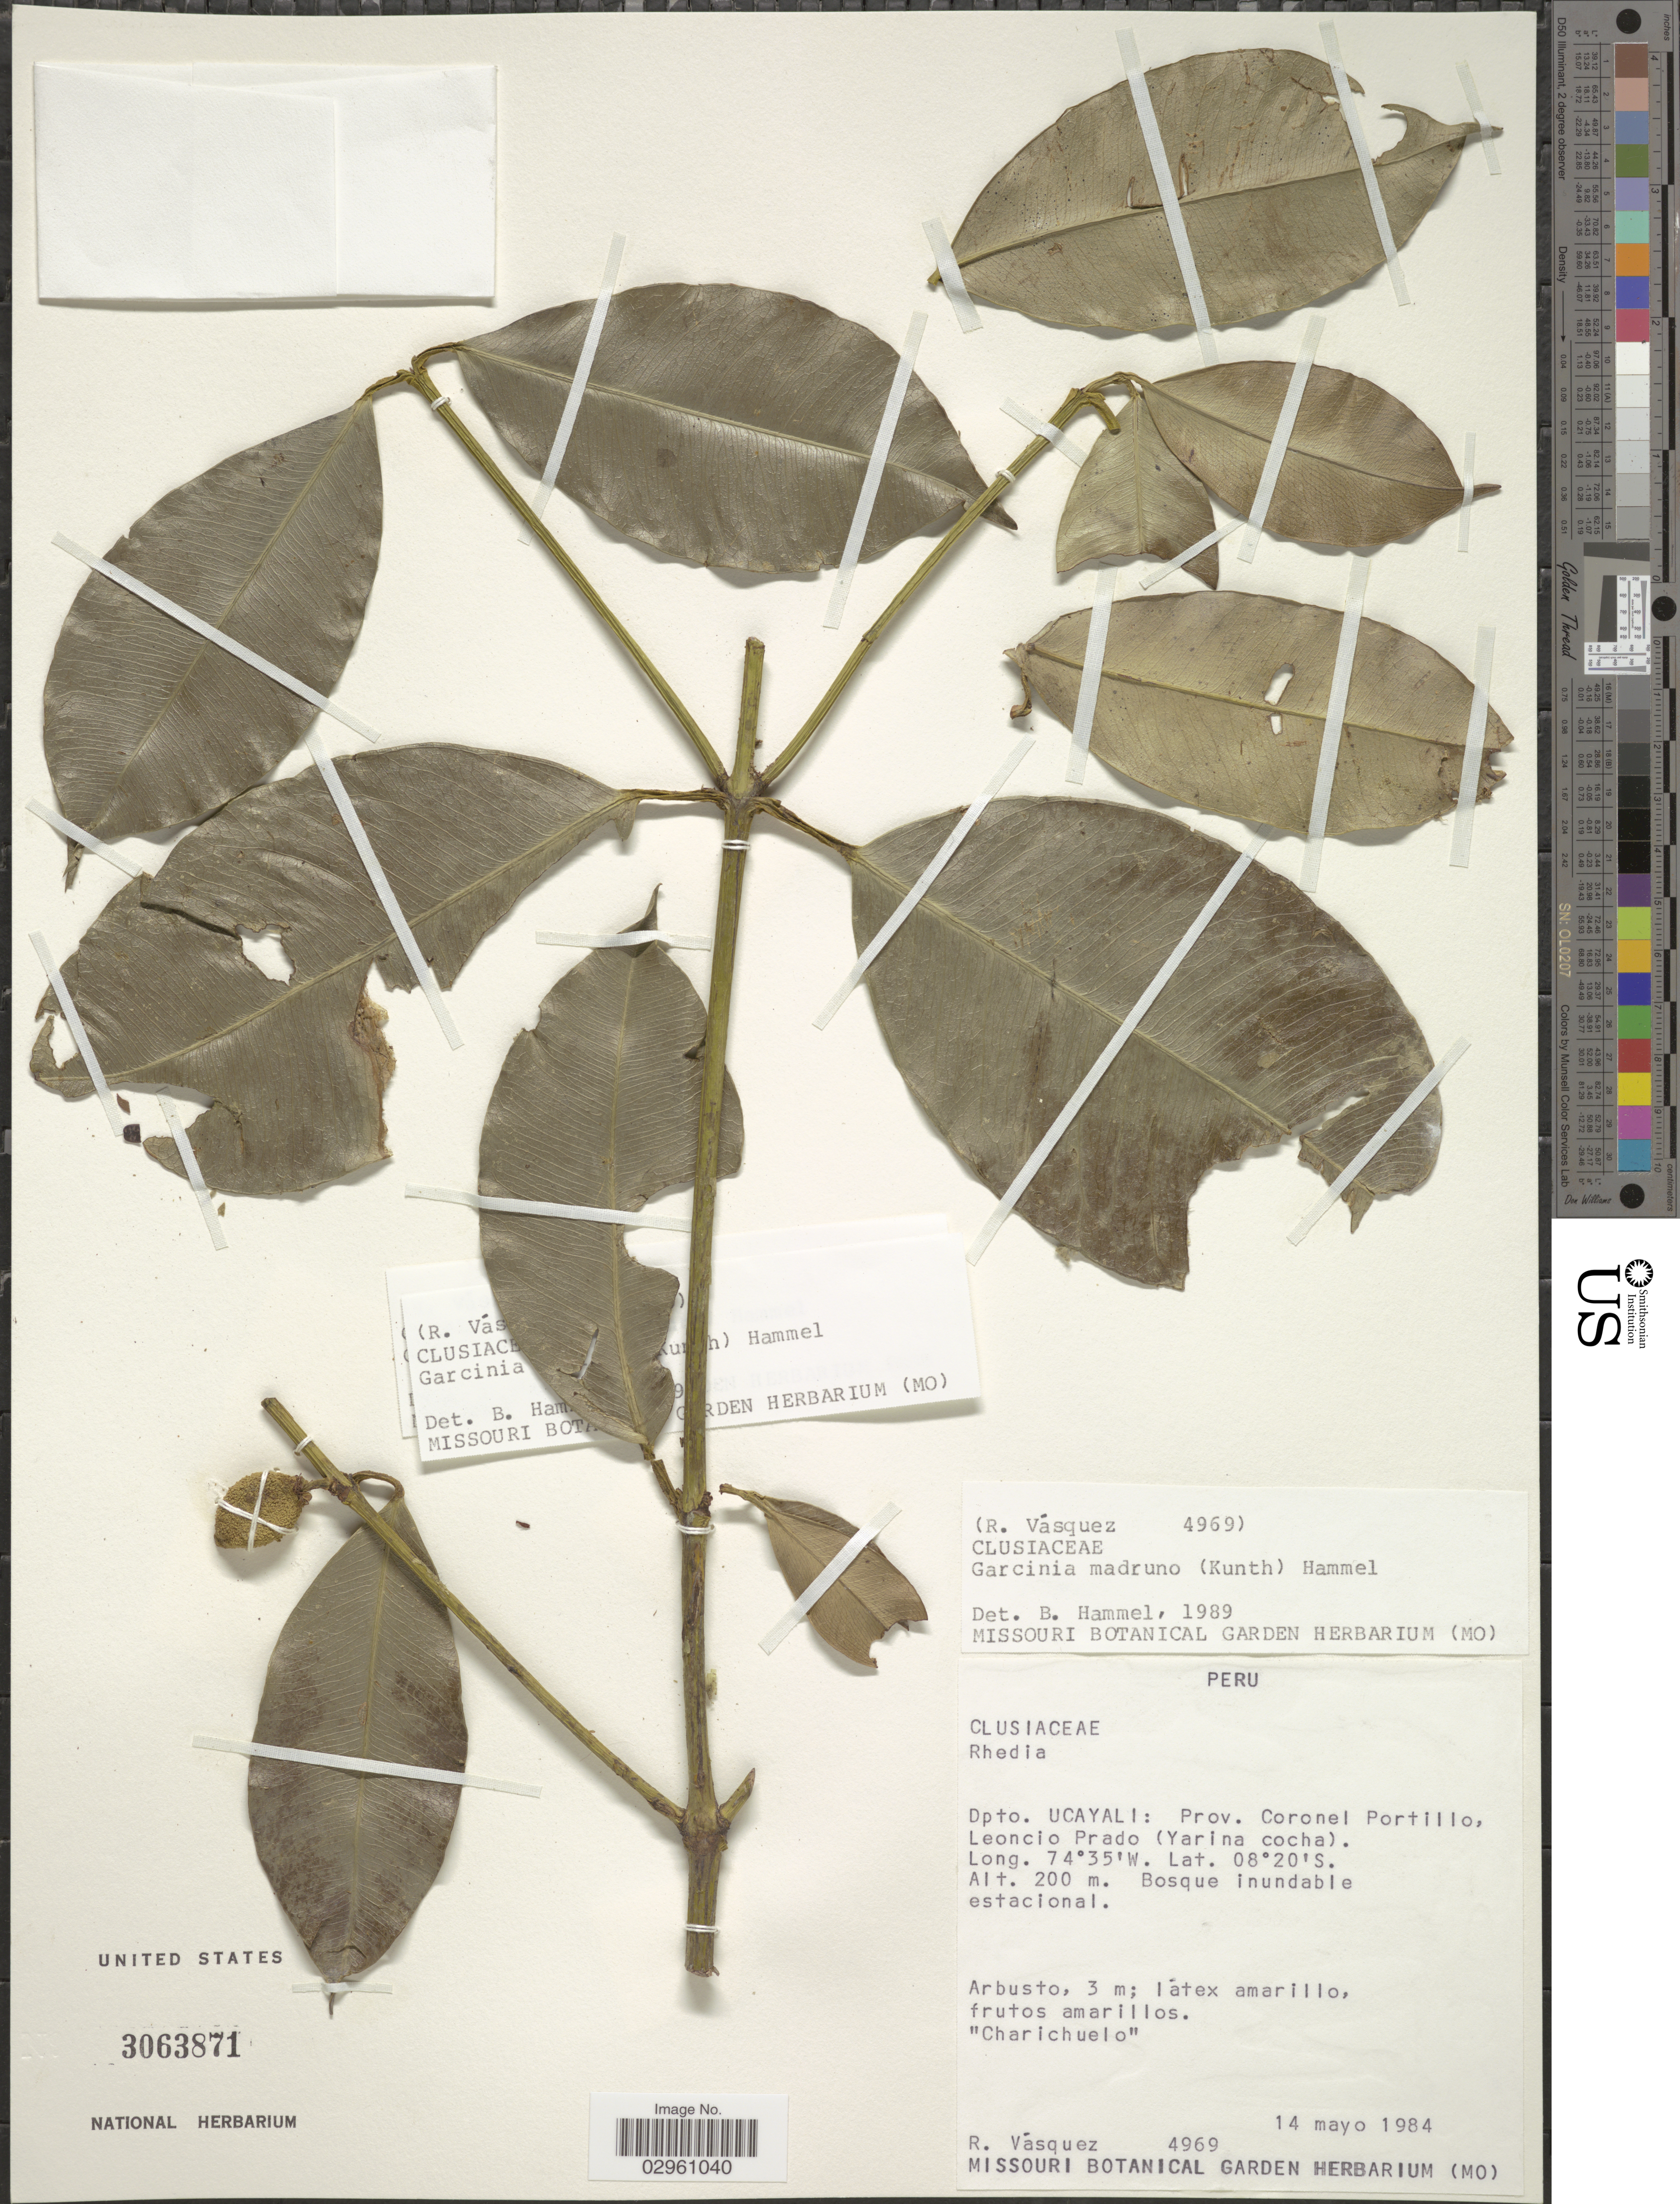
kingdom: Plantae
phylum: Tracheophyta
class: Magnoliopsida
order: Malpighiales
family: Clusiaceae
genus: Garcinia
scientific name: Garcinia madruno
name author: (Kunth) Hammel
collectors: R. Vásquez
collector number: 4969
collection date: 1984-05-14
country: Peru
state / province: Ucayali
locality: Dpto. Ucayali: Prov. Coronel Portillo, Leoncio Prado (Yarina cocha).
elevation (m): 200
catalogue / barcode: US 3063871